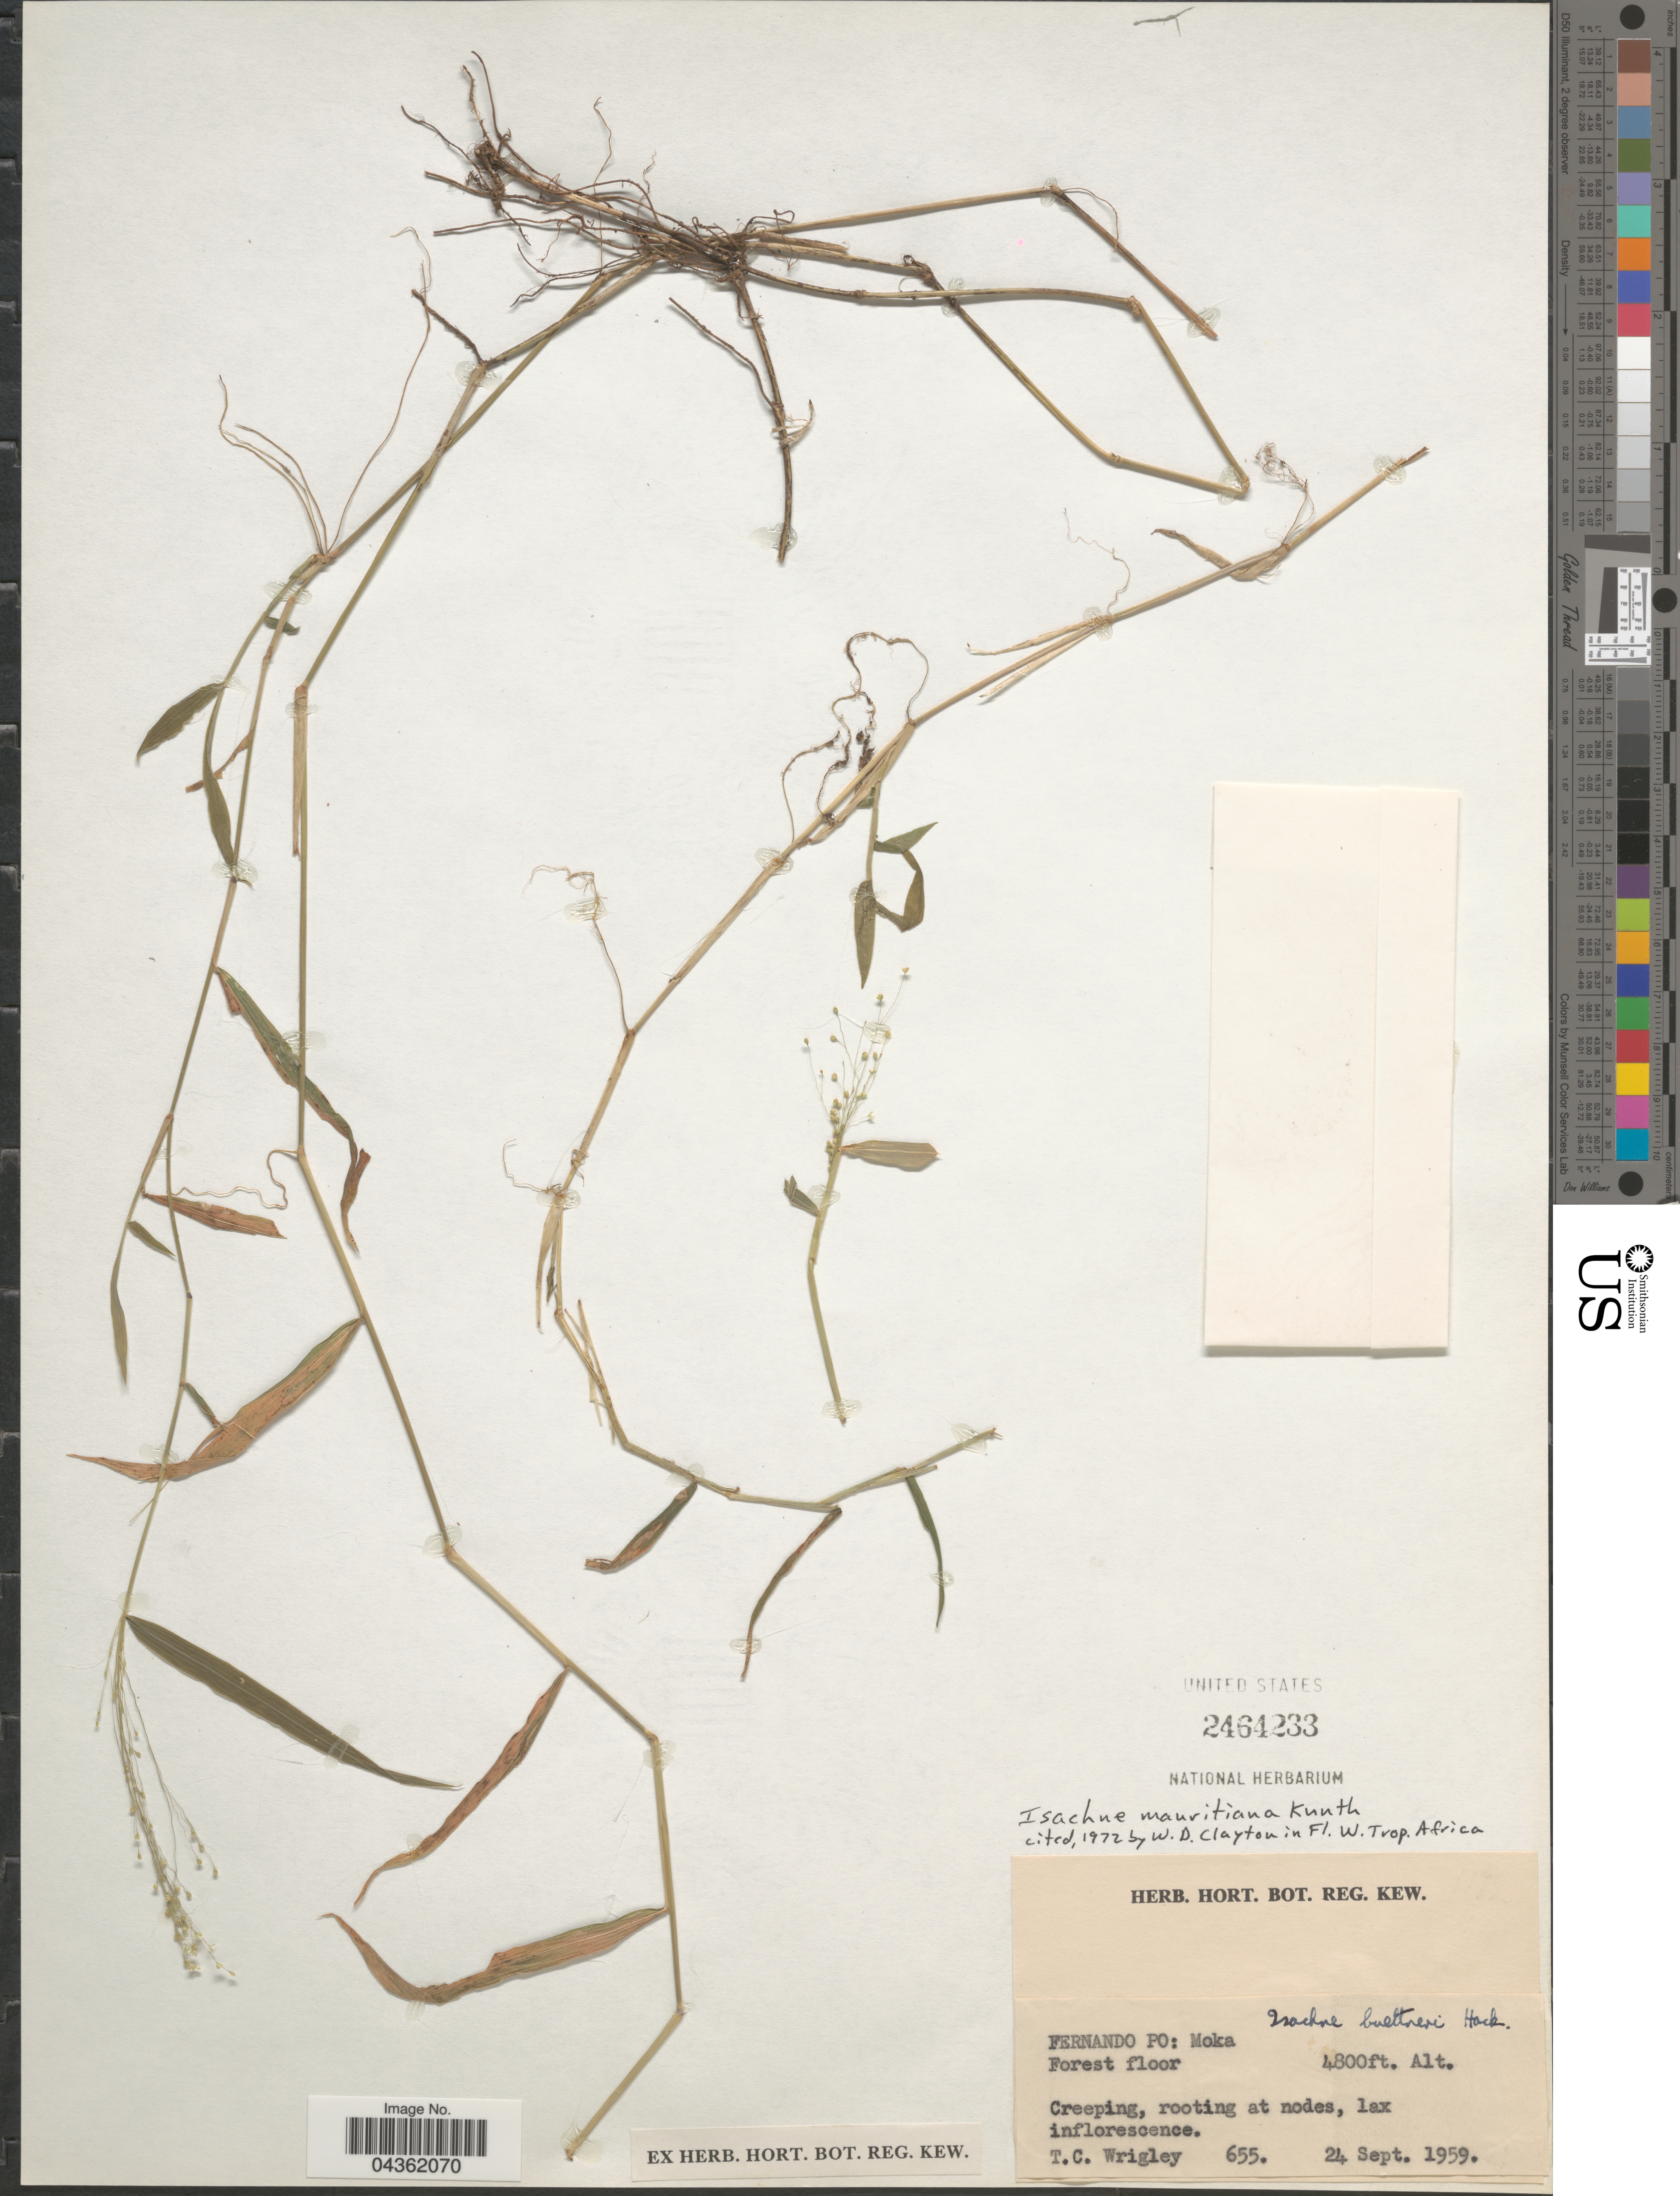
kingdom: Plantae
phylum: Tracheophyta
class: Liliopsida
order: Poales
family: Poaceae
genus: Isachne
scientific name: Isachne mauritiana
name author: Kunth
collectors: T. Wrigley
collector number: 655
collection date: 1959-09-24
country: Mauritius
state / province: Moka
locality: Fernando Po: Moka.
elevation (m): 1463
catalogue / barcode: US 2464233